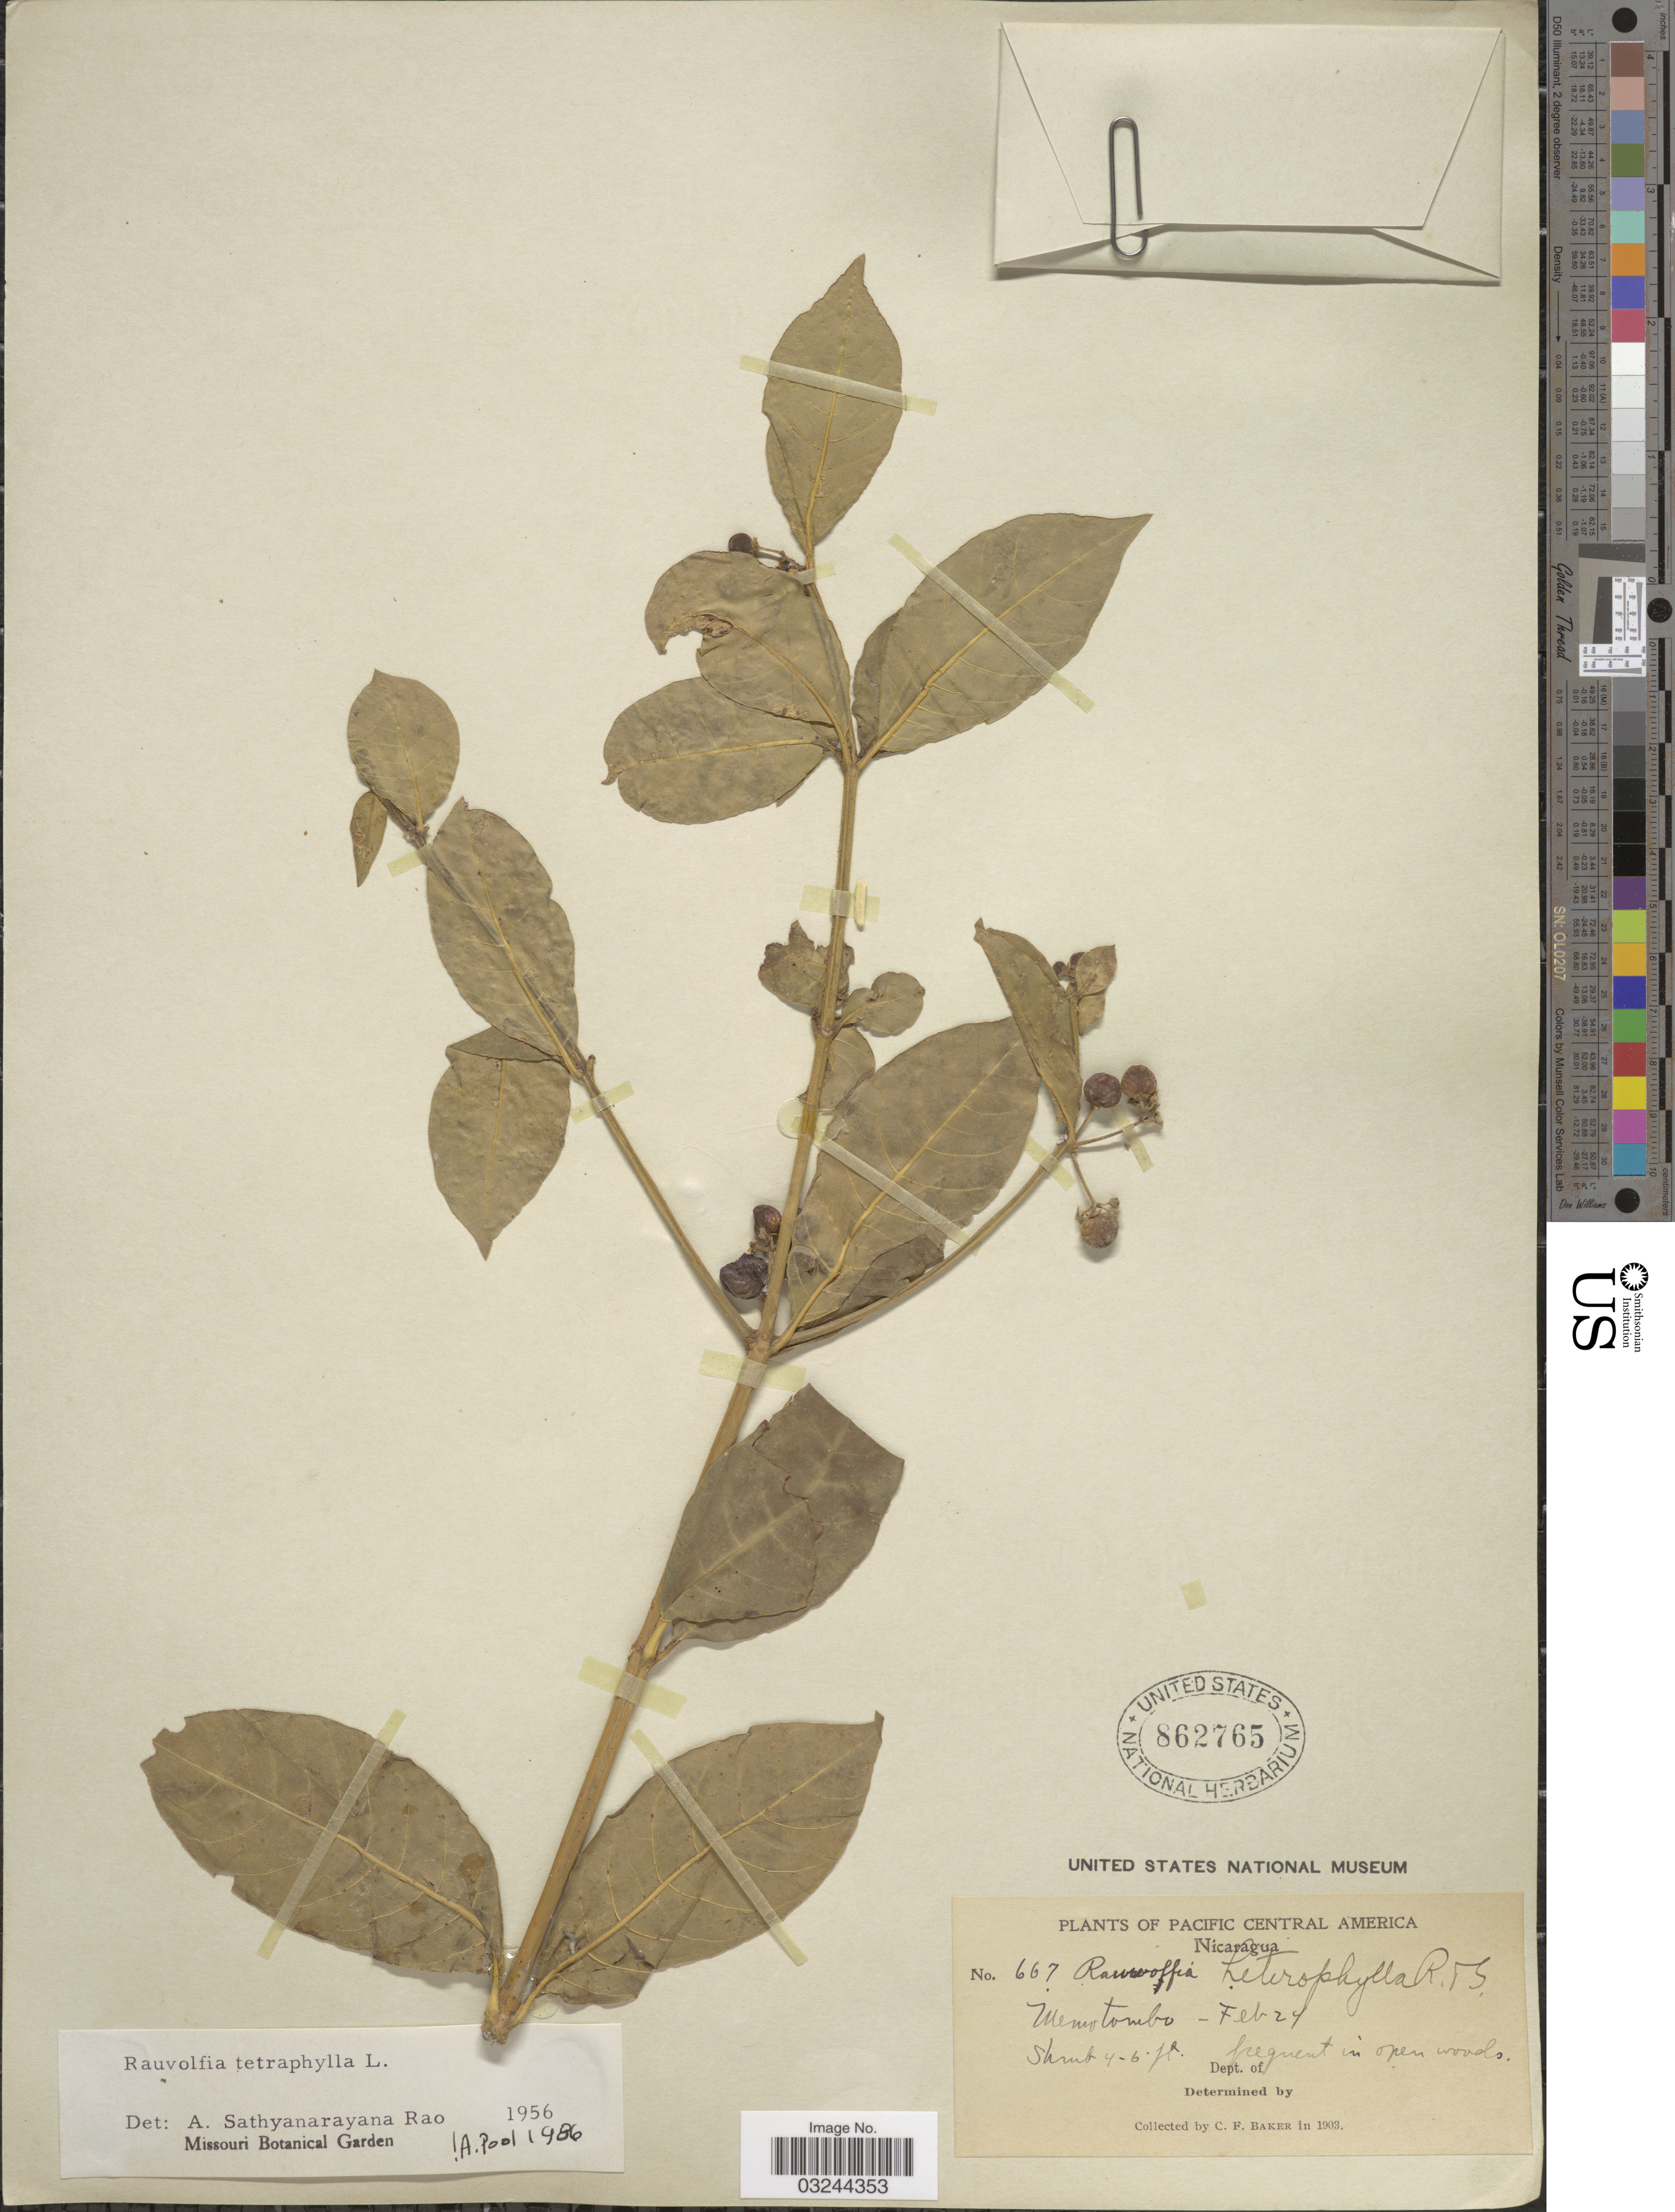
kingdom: Plantae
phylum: Tracheophyta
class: Magnoliopsida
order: Gentianales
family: Apocynaceae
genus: Rauvolfia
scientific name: Rauvolfia tetraphylla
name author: L.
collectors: C. F. Baker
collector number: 667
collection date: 1903-02-24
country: Nicaragua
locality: Pacific Central America, Momotombo.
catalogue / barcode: US 862765